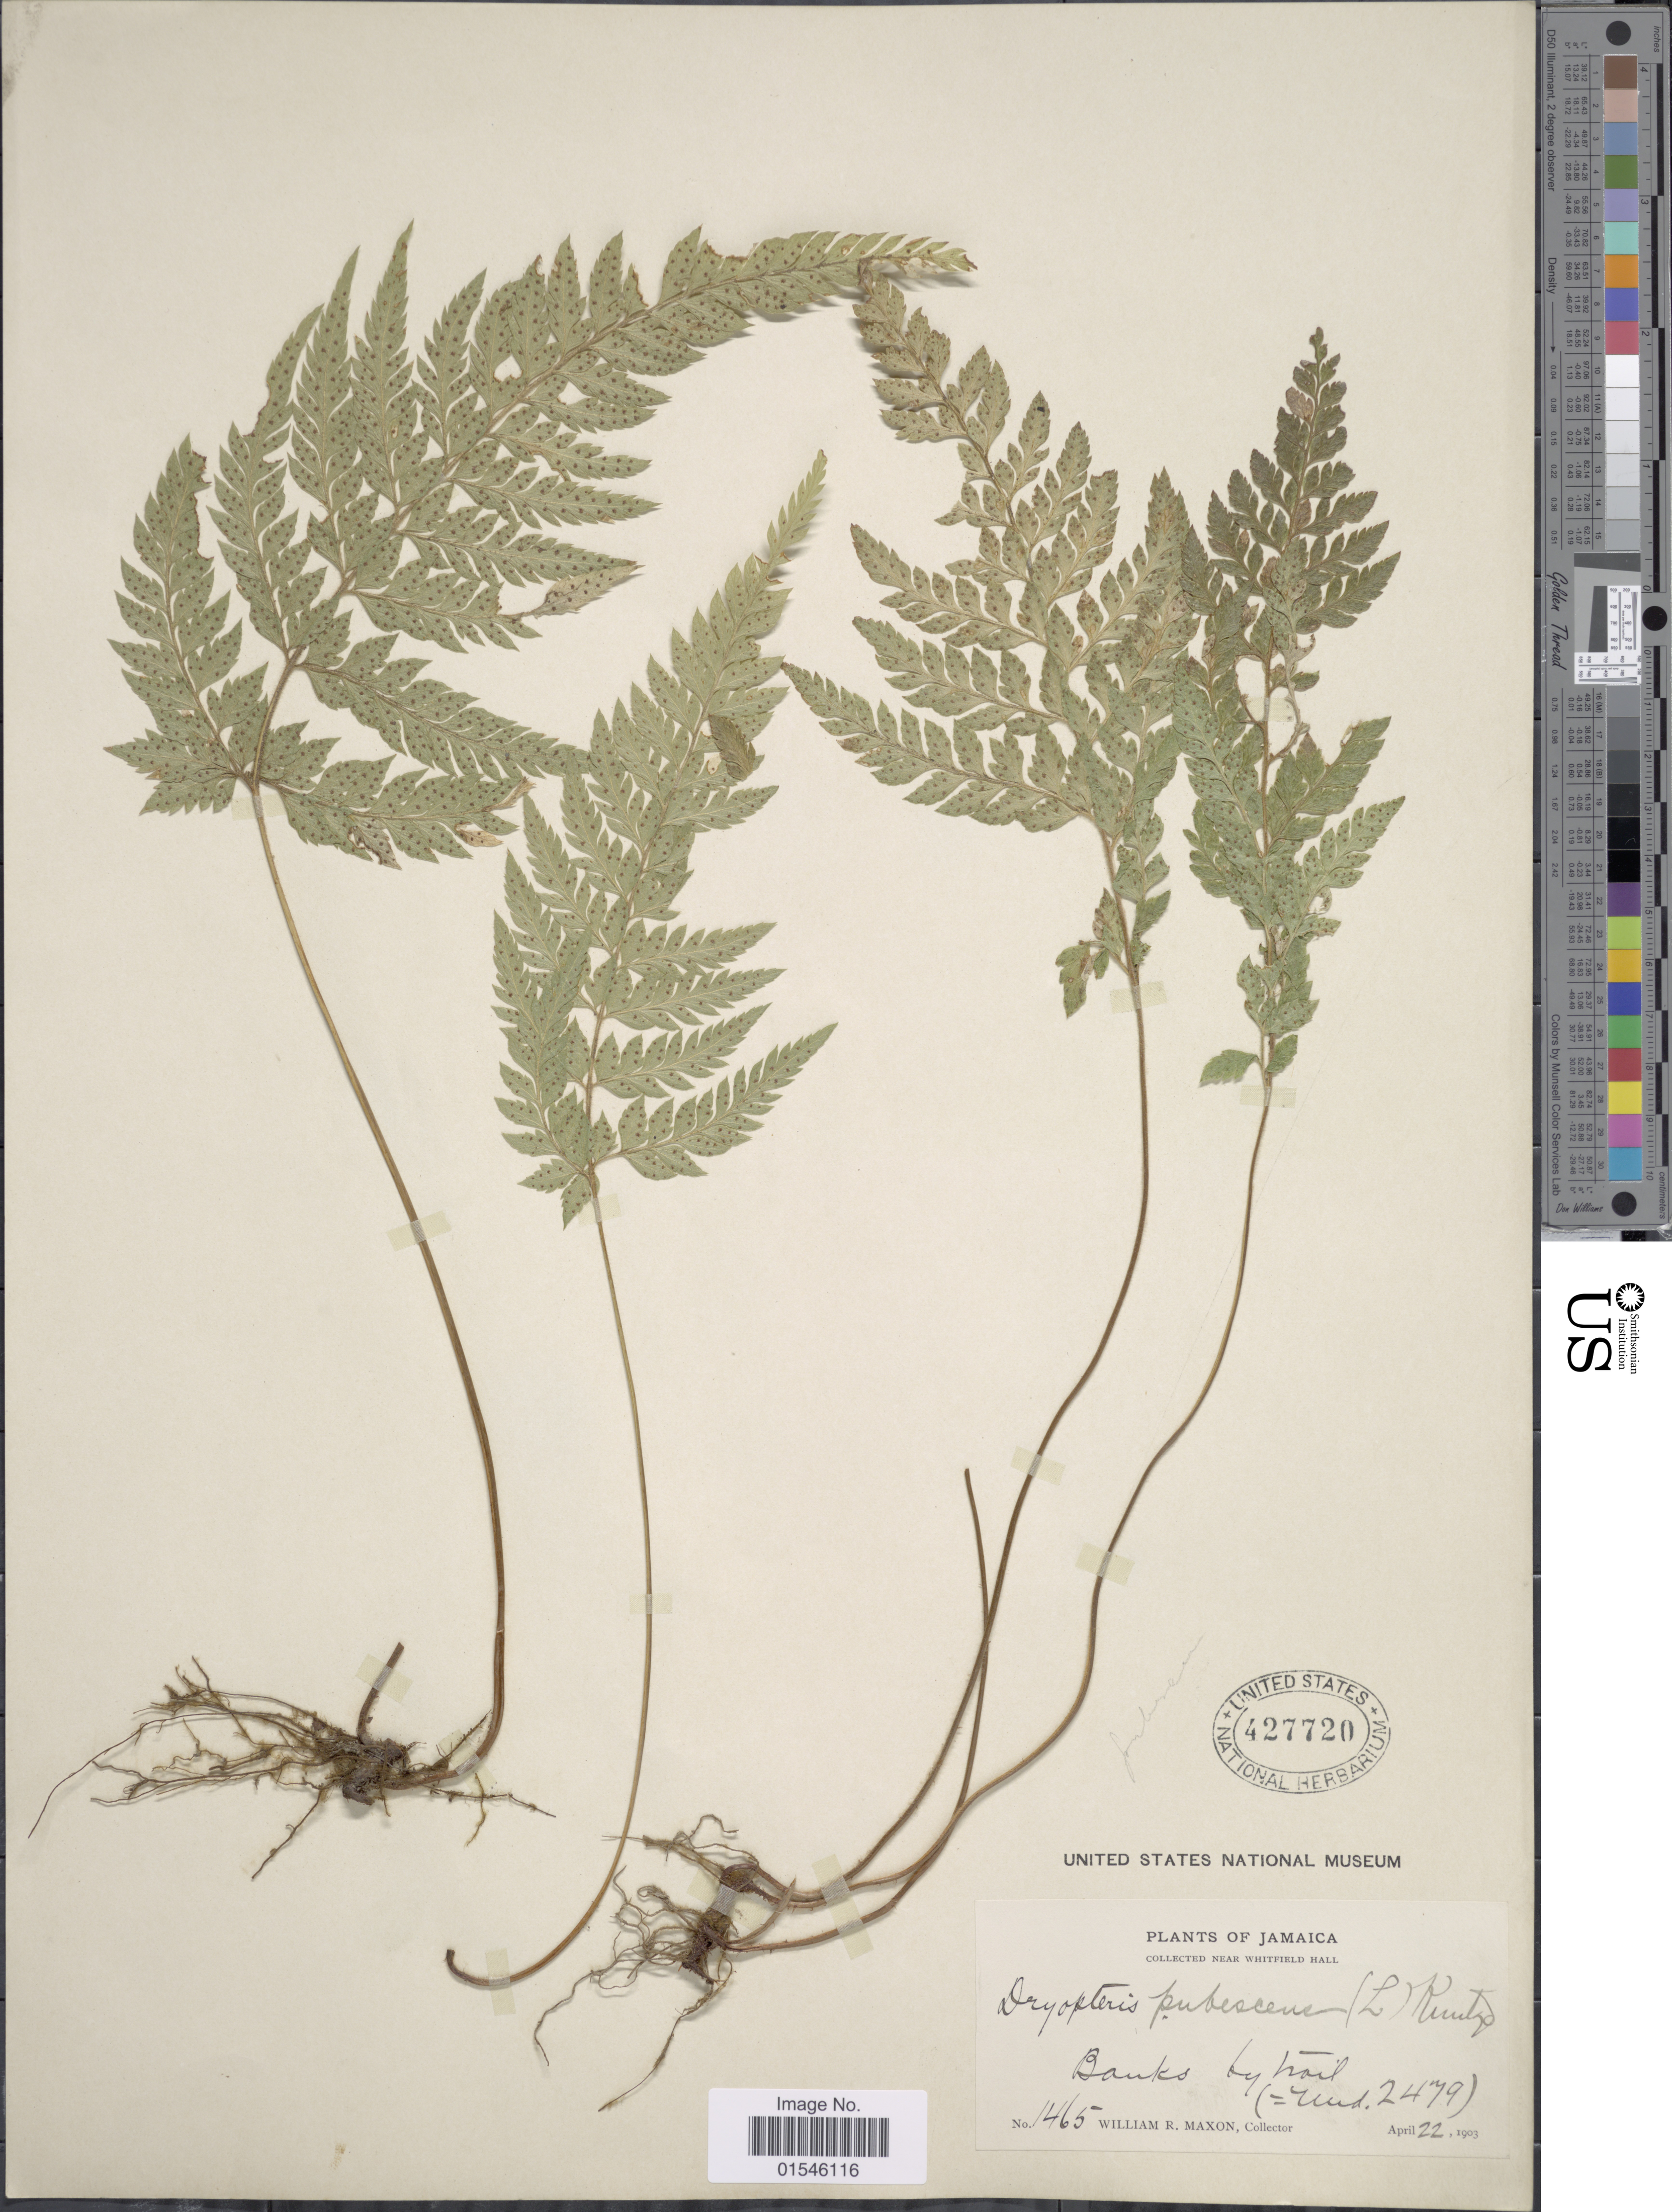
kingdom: Plantae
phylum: Tracheophyta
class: Polypodiopsida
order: Polypodiales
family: Dryopteridaceae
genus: Polystichopsis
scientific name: Polystichopsis pubescens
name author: (L.) C.V. Morton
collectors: W. R. Maxon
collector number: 1465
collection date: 1903-04-22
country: Jamaica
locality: Near Whitfield Hall, Banks by trail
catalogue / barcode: US 427720